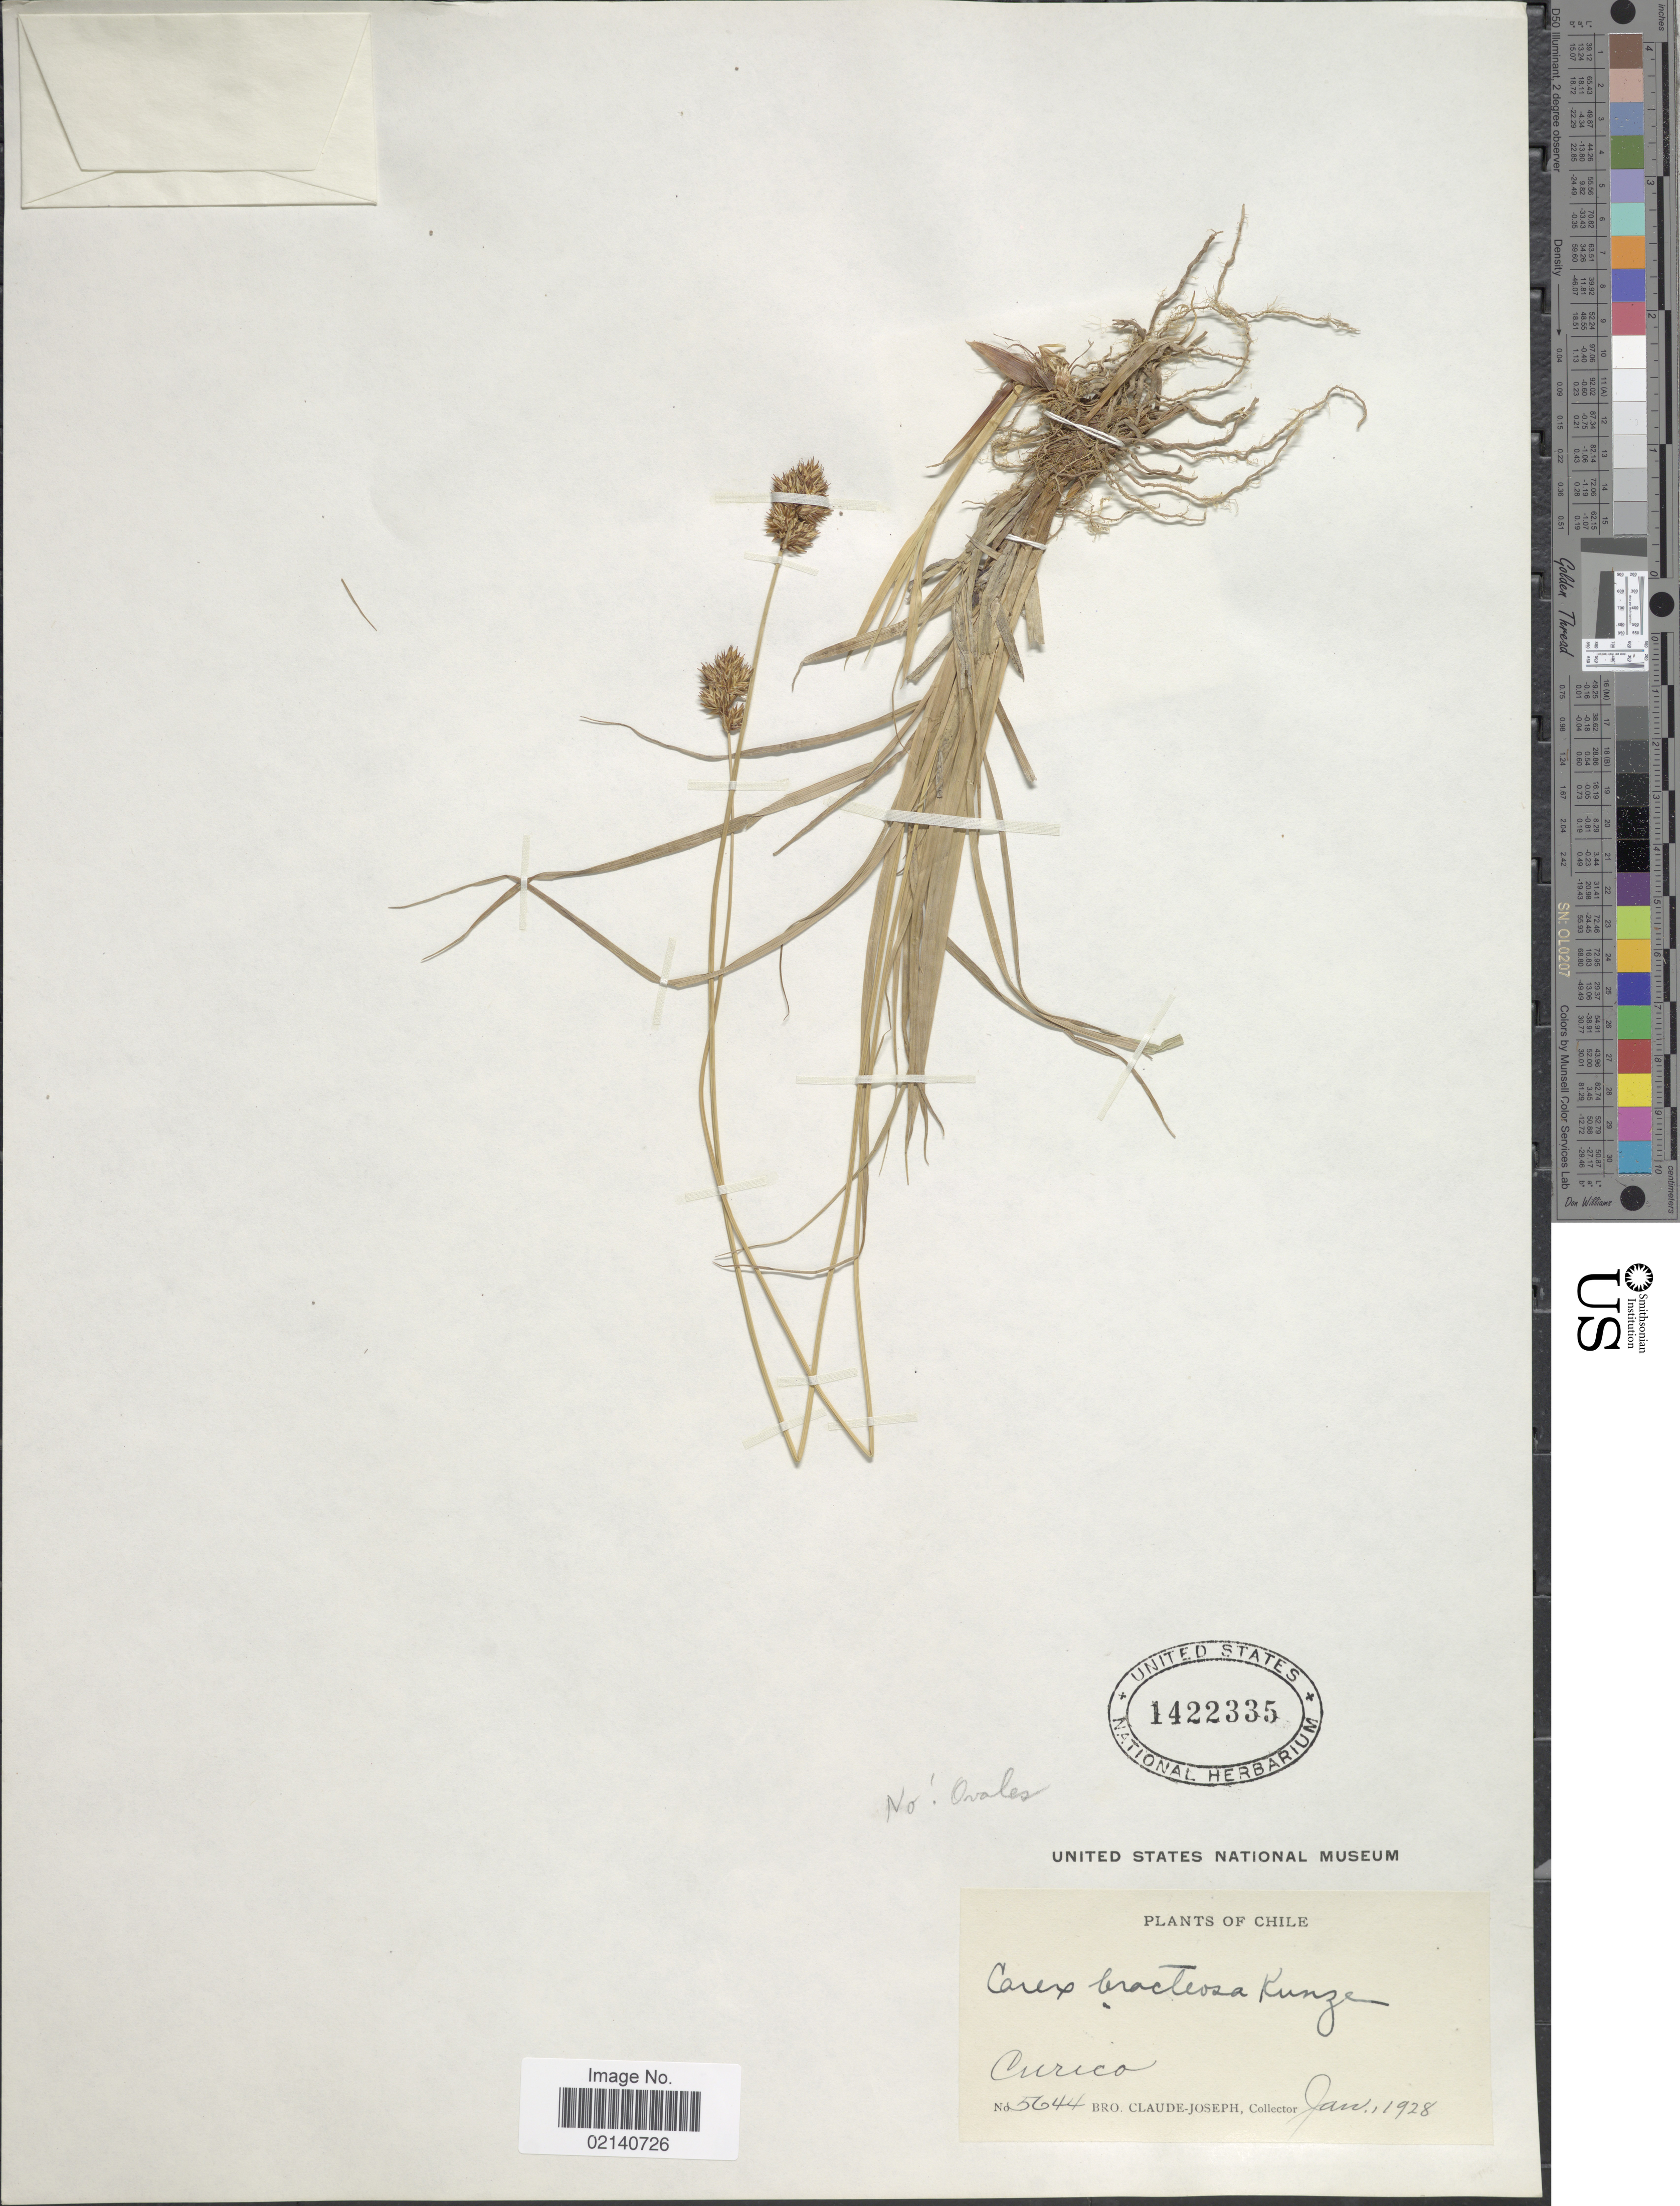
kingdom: Plantae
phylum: Tracheophyta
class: Liliopsida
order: Poales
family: Cyperaceae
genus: Carex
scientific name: Carex macloviana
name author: d'Urv.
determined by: Jimnéz-Mejias, Pedro, (UPOS), Universidad Pablo de Olavide (SPAIN)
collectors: Bro. Claude-Joseph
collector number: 5644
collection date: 1928-01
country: Chile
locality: Curico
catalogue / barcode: US 1422335